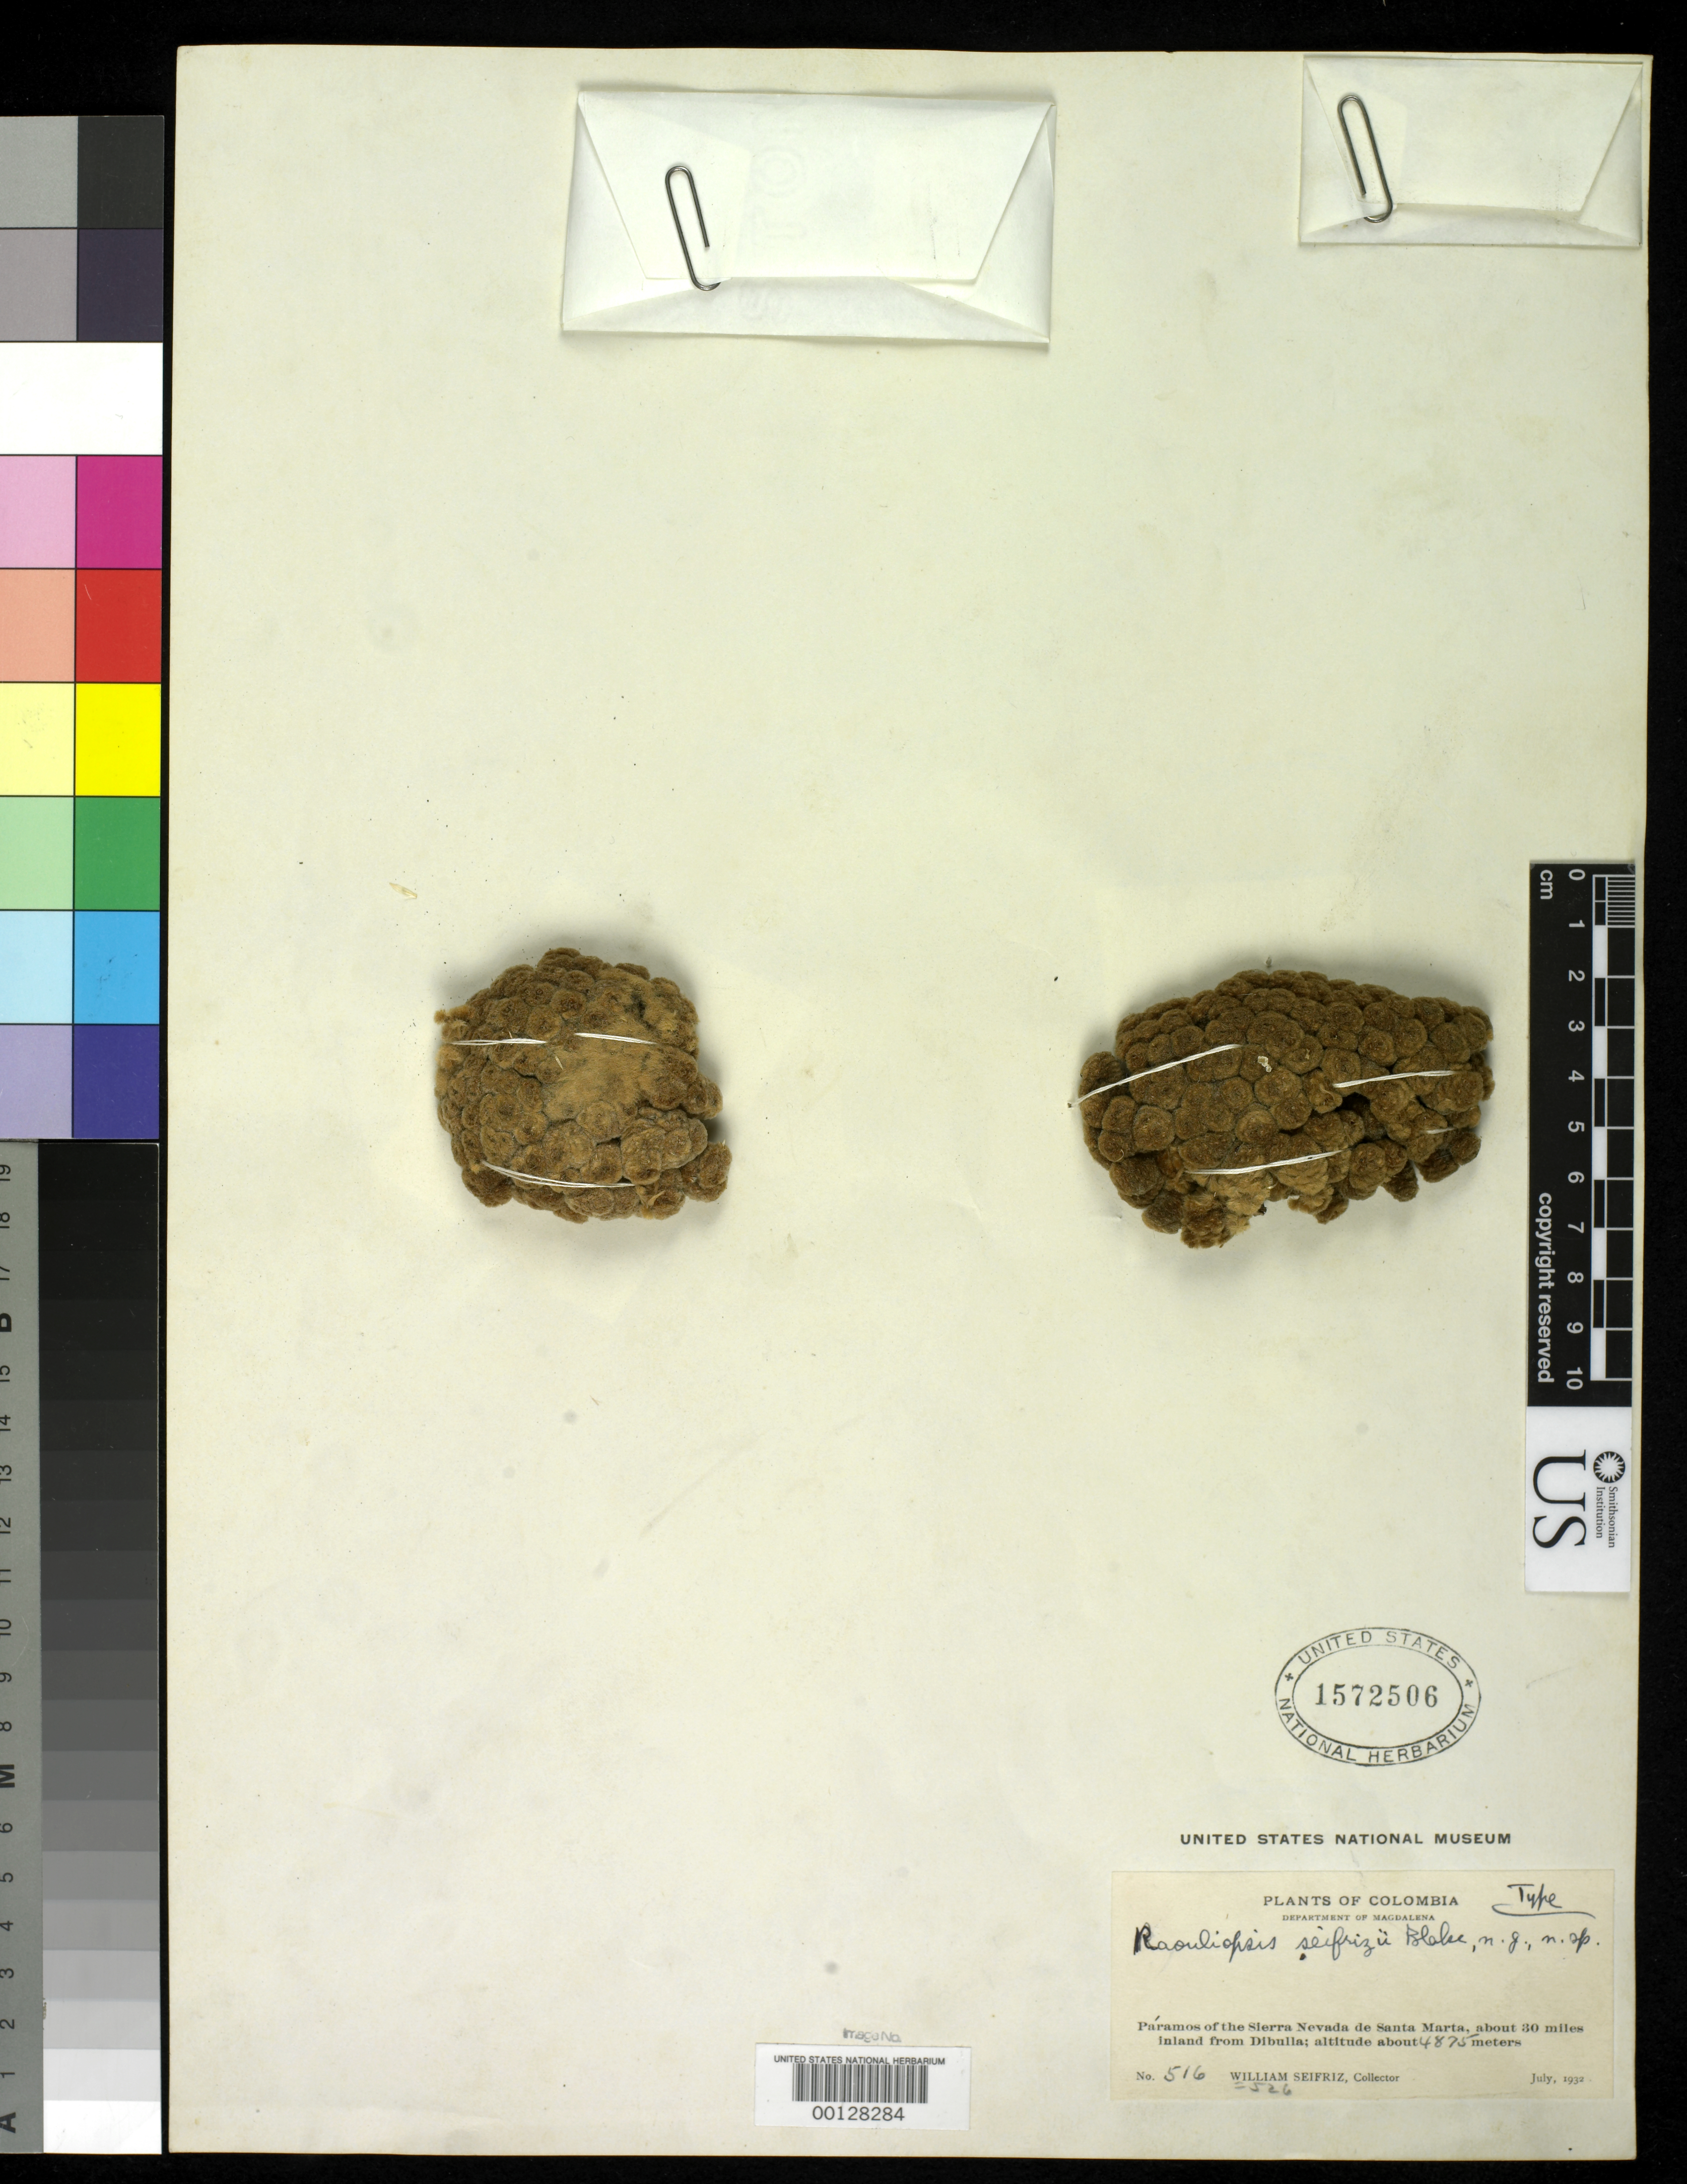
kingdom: Plantae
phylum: Tracheophyta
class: Magnoliopsida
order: Asterales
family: Asteraceae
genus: Raouliopsis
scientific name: Raouliopsis seifrizii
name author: S.F. Blake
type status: Holotype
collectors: W. Seifriz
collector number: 516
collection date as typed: Jul 1932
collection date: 1932-07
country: Colombia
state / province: Magdalena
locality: Páramos of Sierra Nevada de Santa Marta.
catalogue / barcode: US 1572506